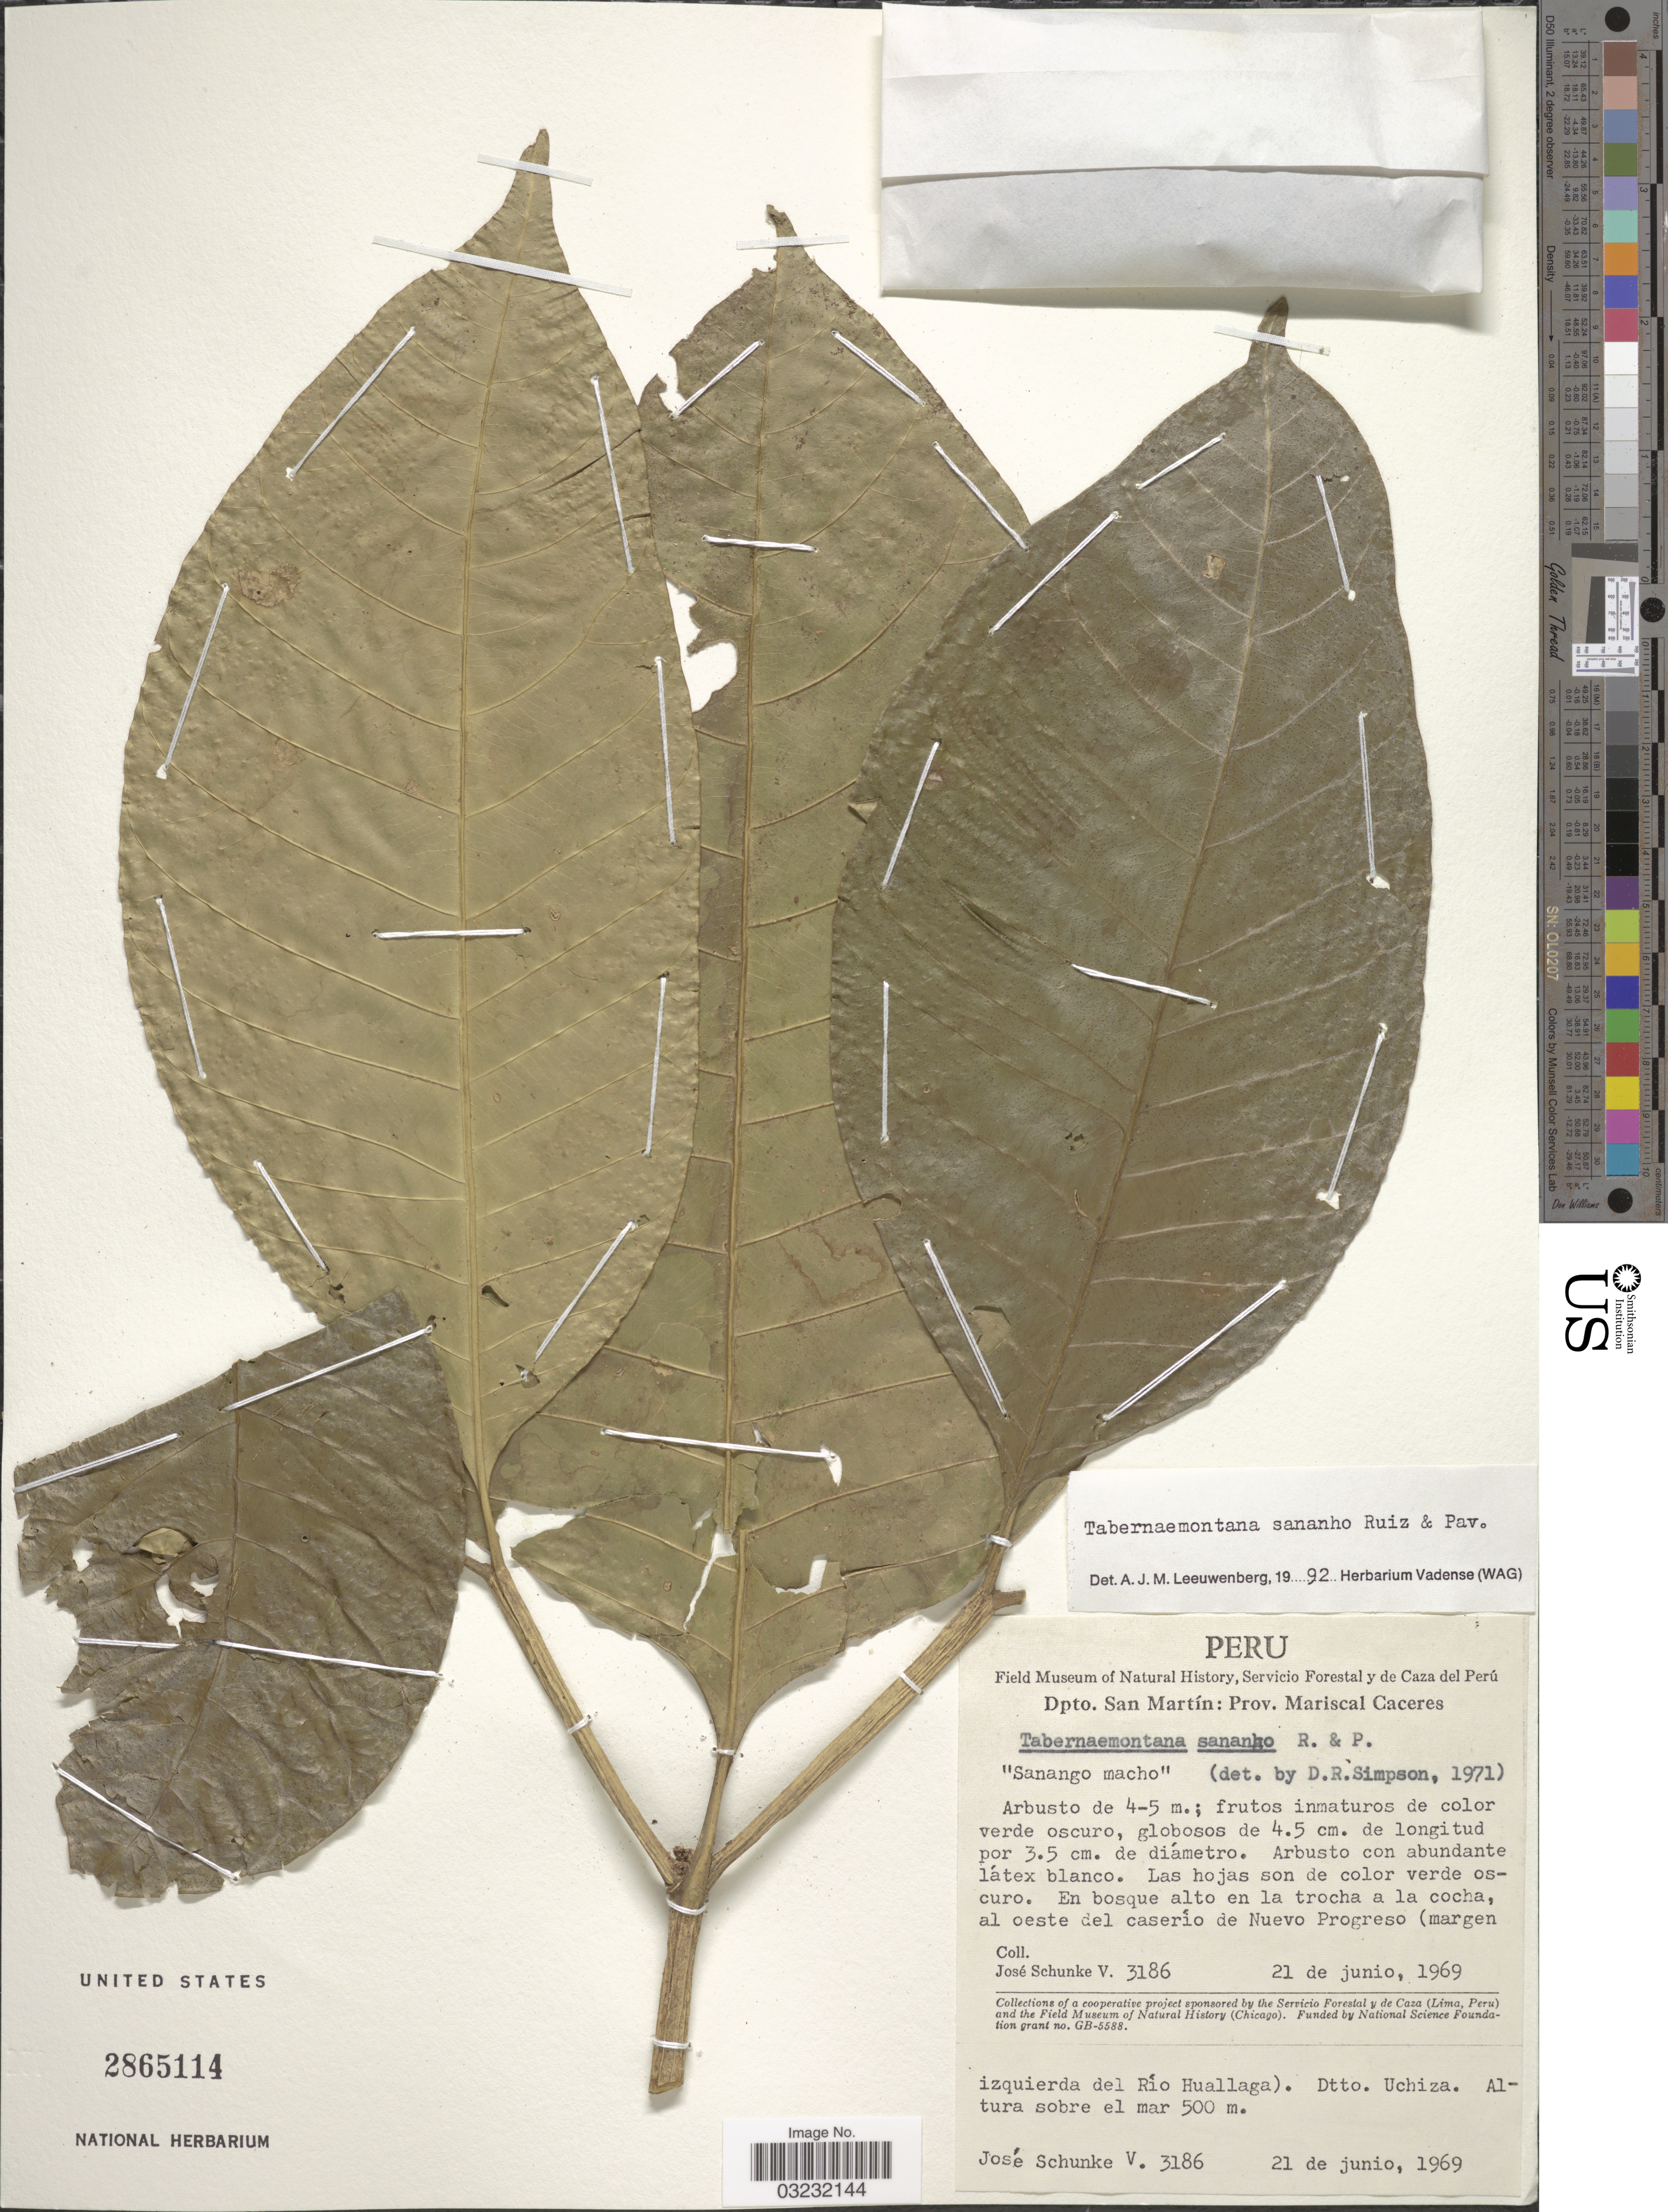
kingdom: Plantae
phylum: Tracheophyta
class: Magnoliopsida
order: Gentianales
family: Apocynaceae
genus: Tabernaemontana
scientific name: Tabernaemontana sananho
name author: Ruiz & Pav.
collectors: J. Schunke Vigo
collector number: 3186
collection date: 1969-06-21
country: Peru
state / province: San Martín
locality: Dpto. San Martín: Prov. Mariscal Caceres. En bosque alto en la trocha a la cocha, al oeste del caserío de Nuevo Progreso (margen izquierda del Río Huallaga). Dtto. Uchiza.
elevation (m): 500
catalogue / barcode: US 2865114